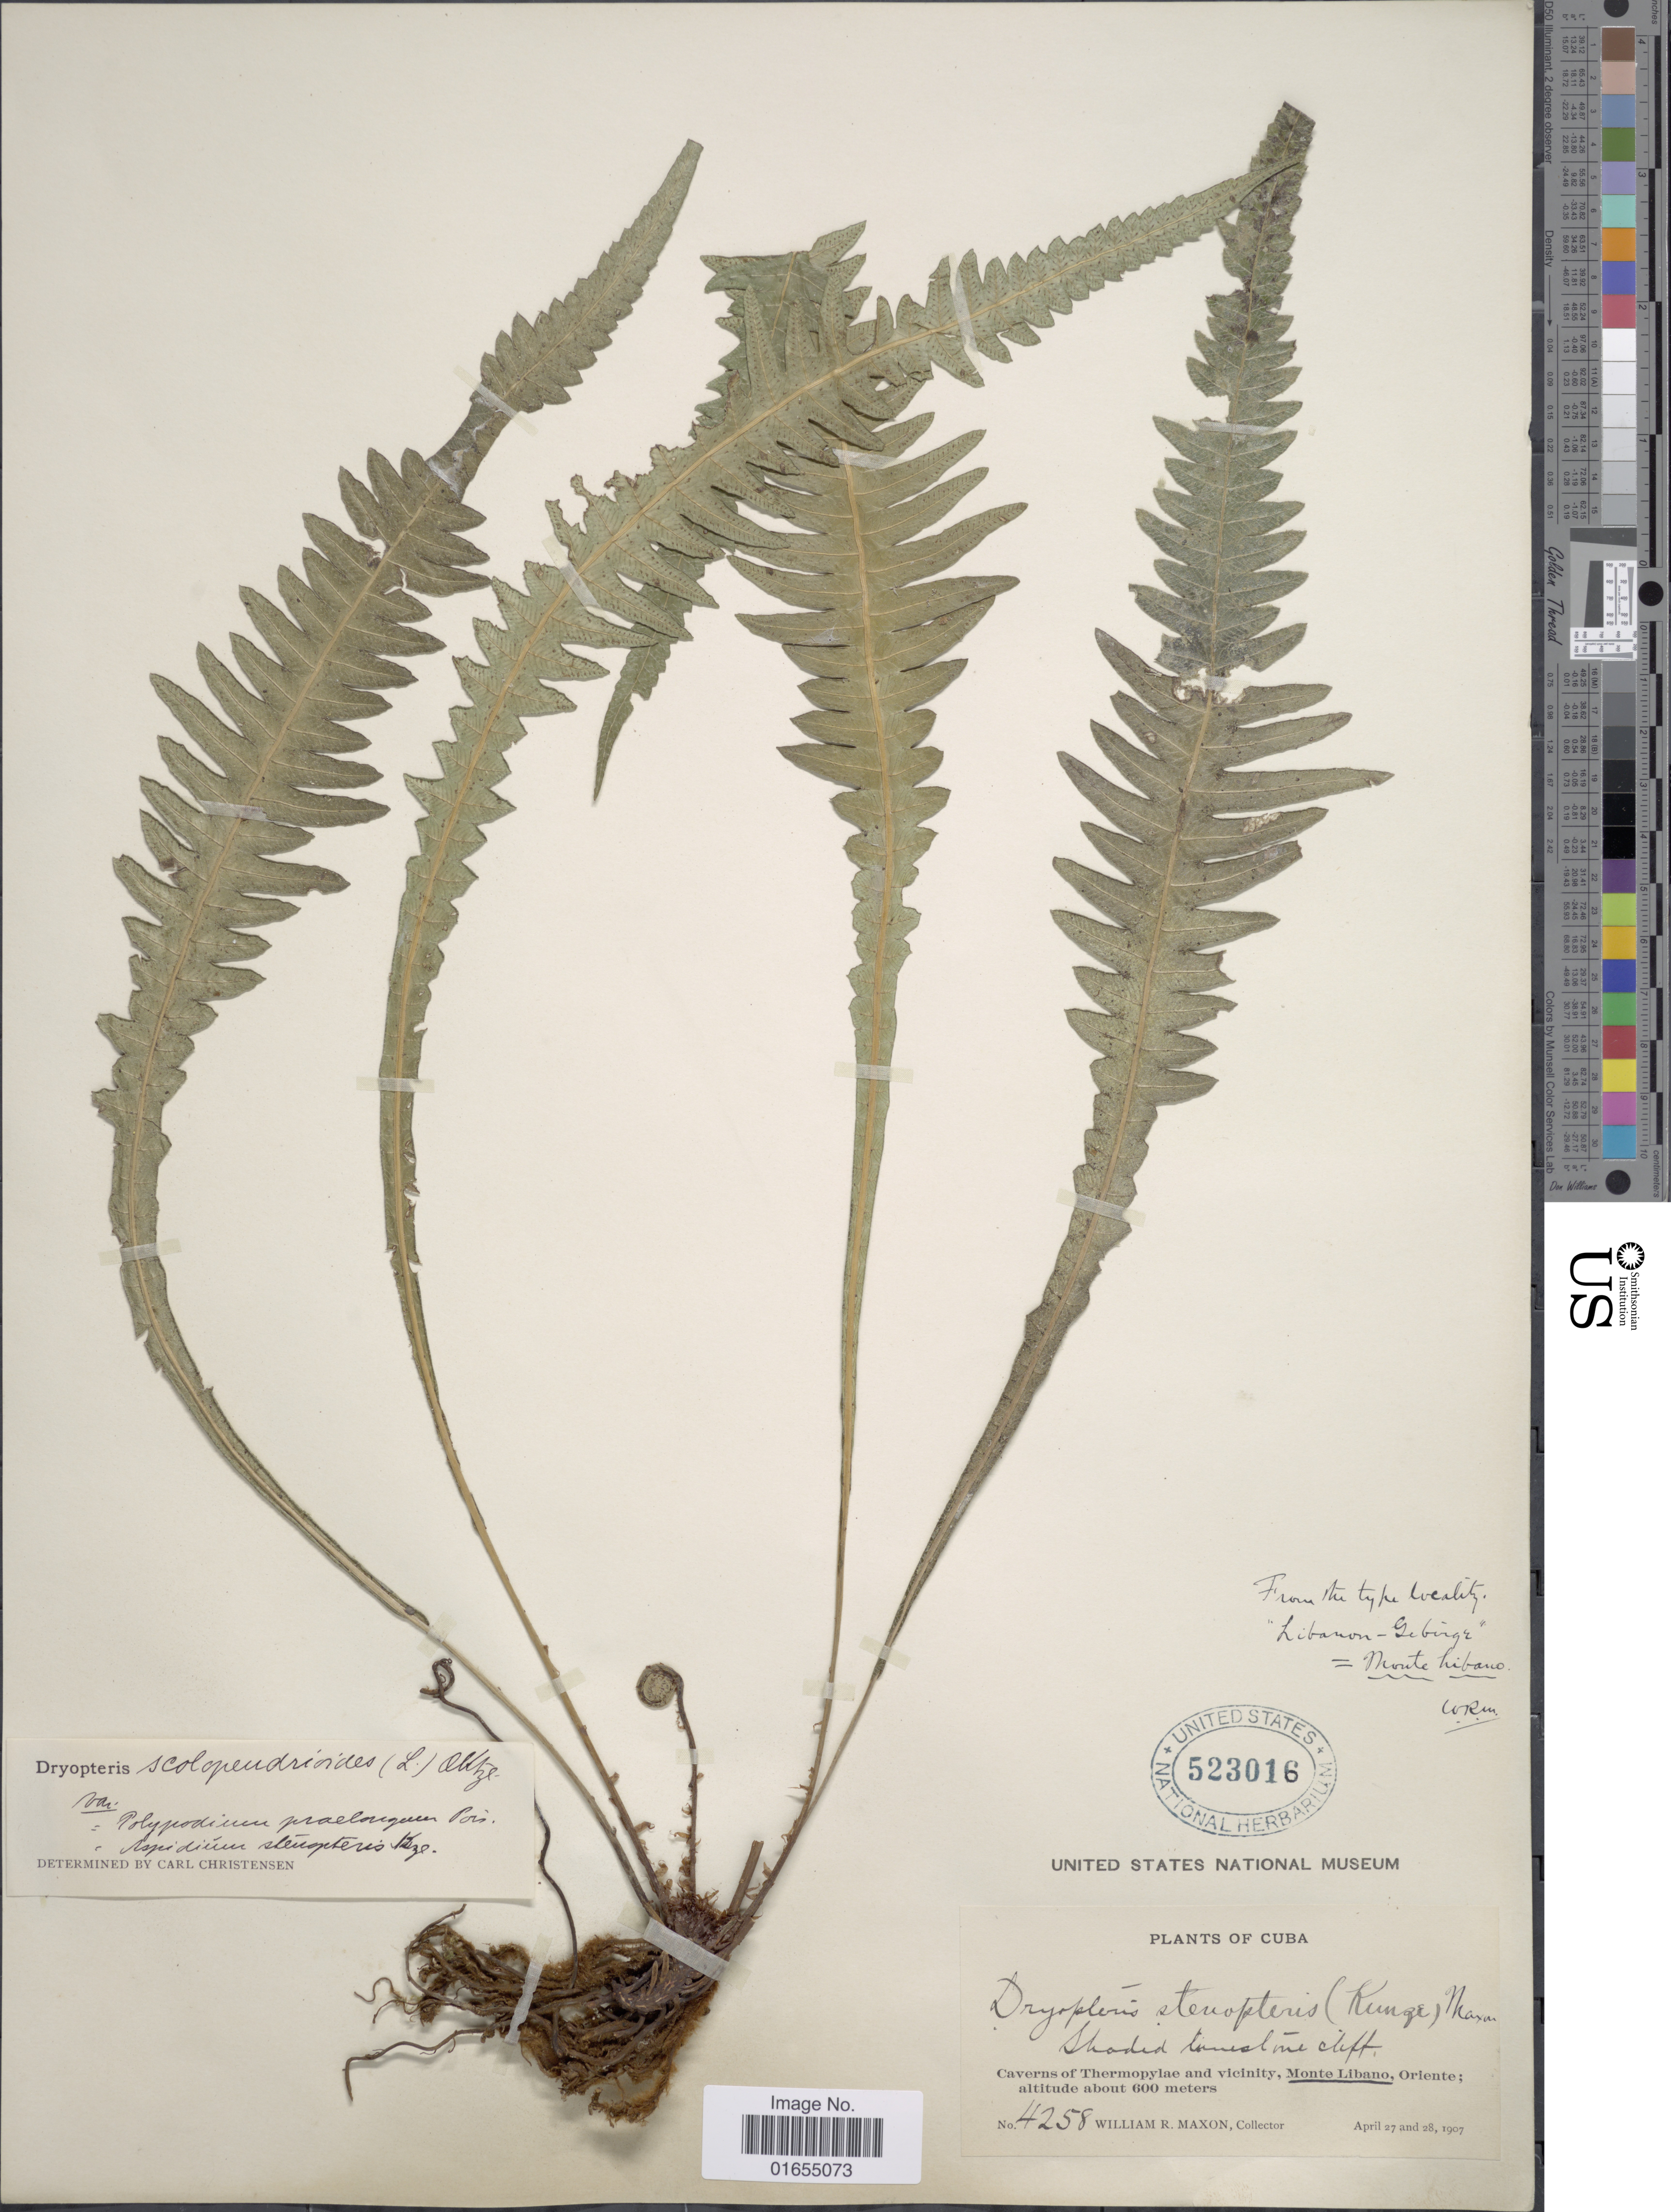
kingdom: Plantae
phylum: Tracheophyta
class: Polypodiopsida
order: Polypodiales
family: Thelypteridaceae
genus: Goniopteris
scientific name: Goniopteris scolopendrioides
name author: (L.) C. Presl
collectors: W. R. Maxon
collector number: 4258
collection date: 1907-04-27/1907-04-28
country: Cuba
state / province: Oriente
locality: Caverns of Thermopylae and vicinity, Monte Libano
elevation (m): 600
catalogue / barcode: US 523016